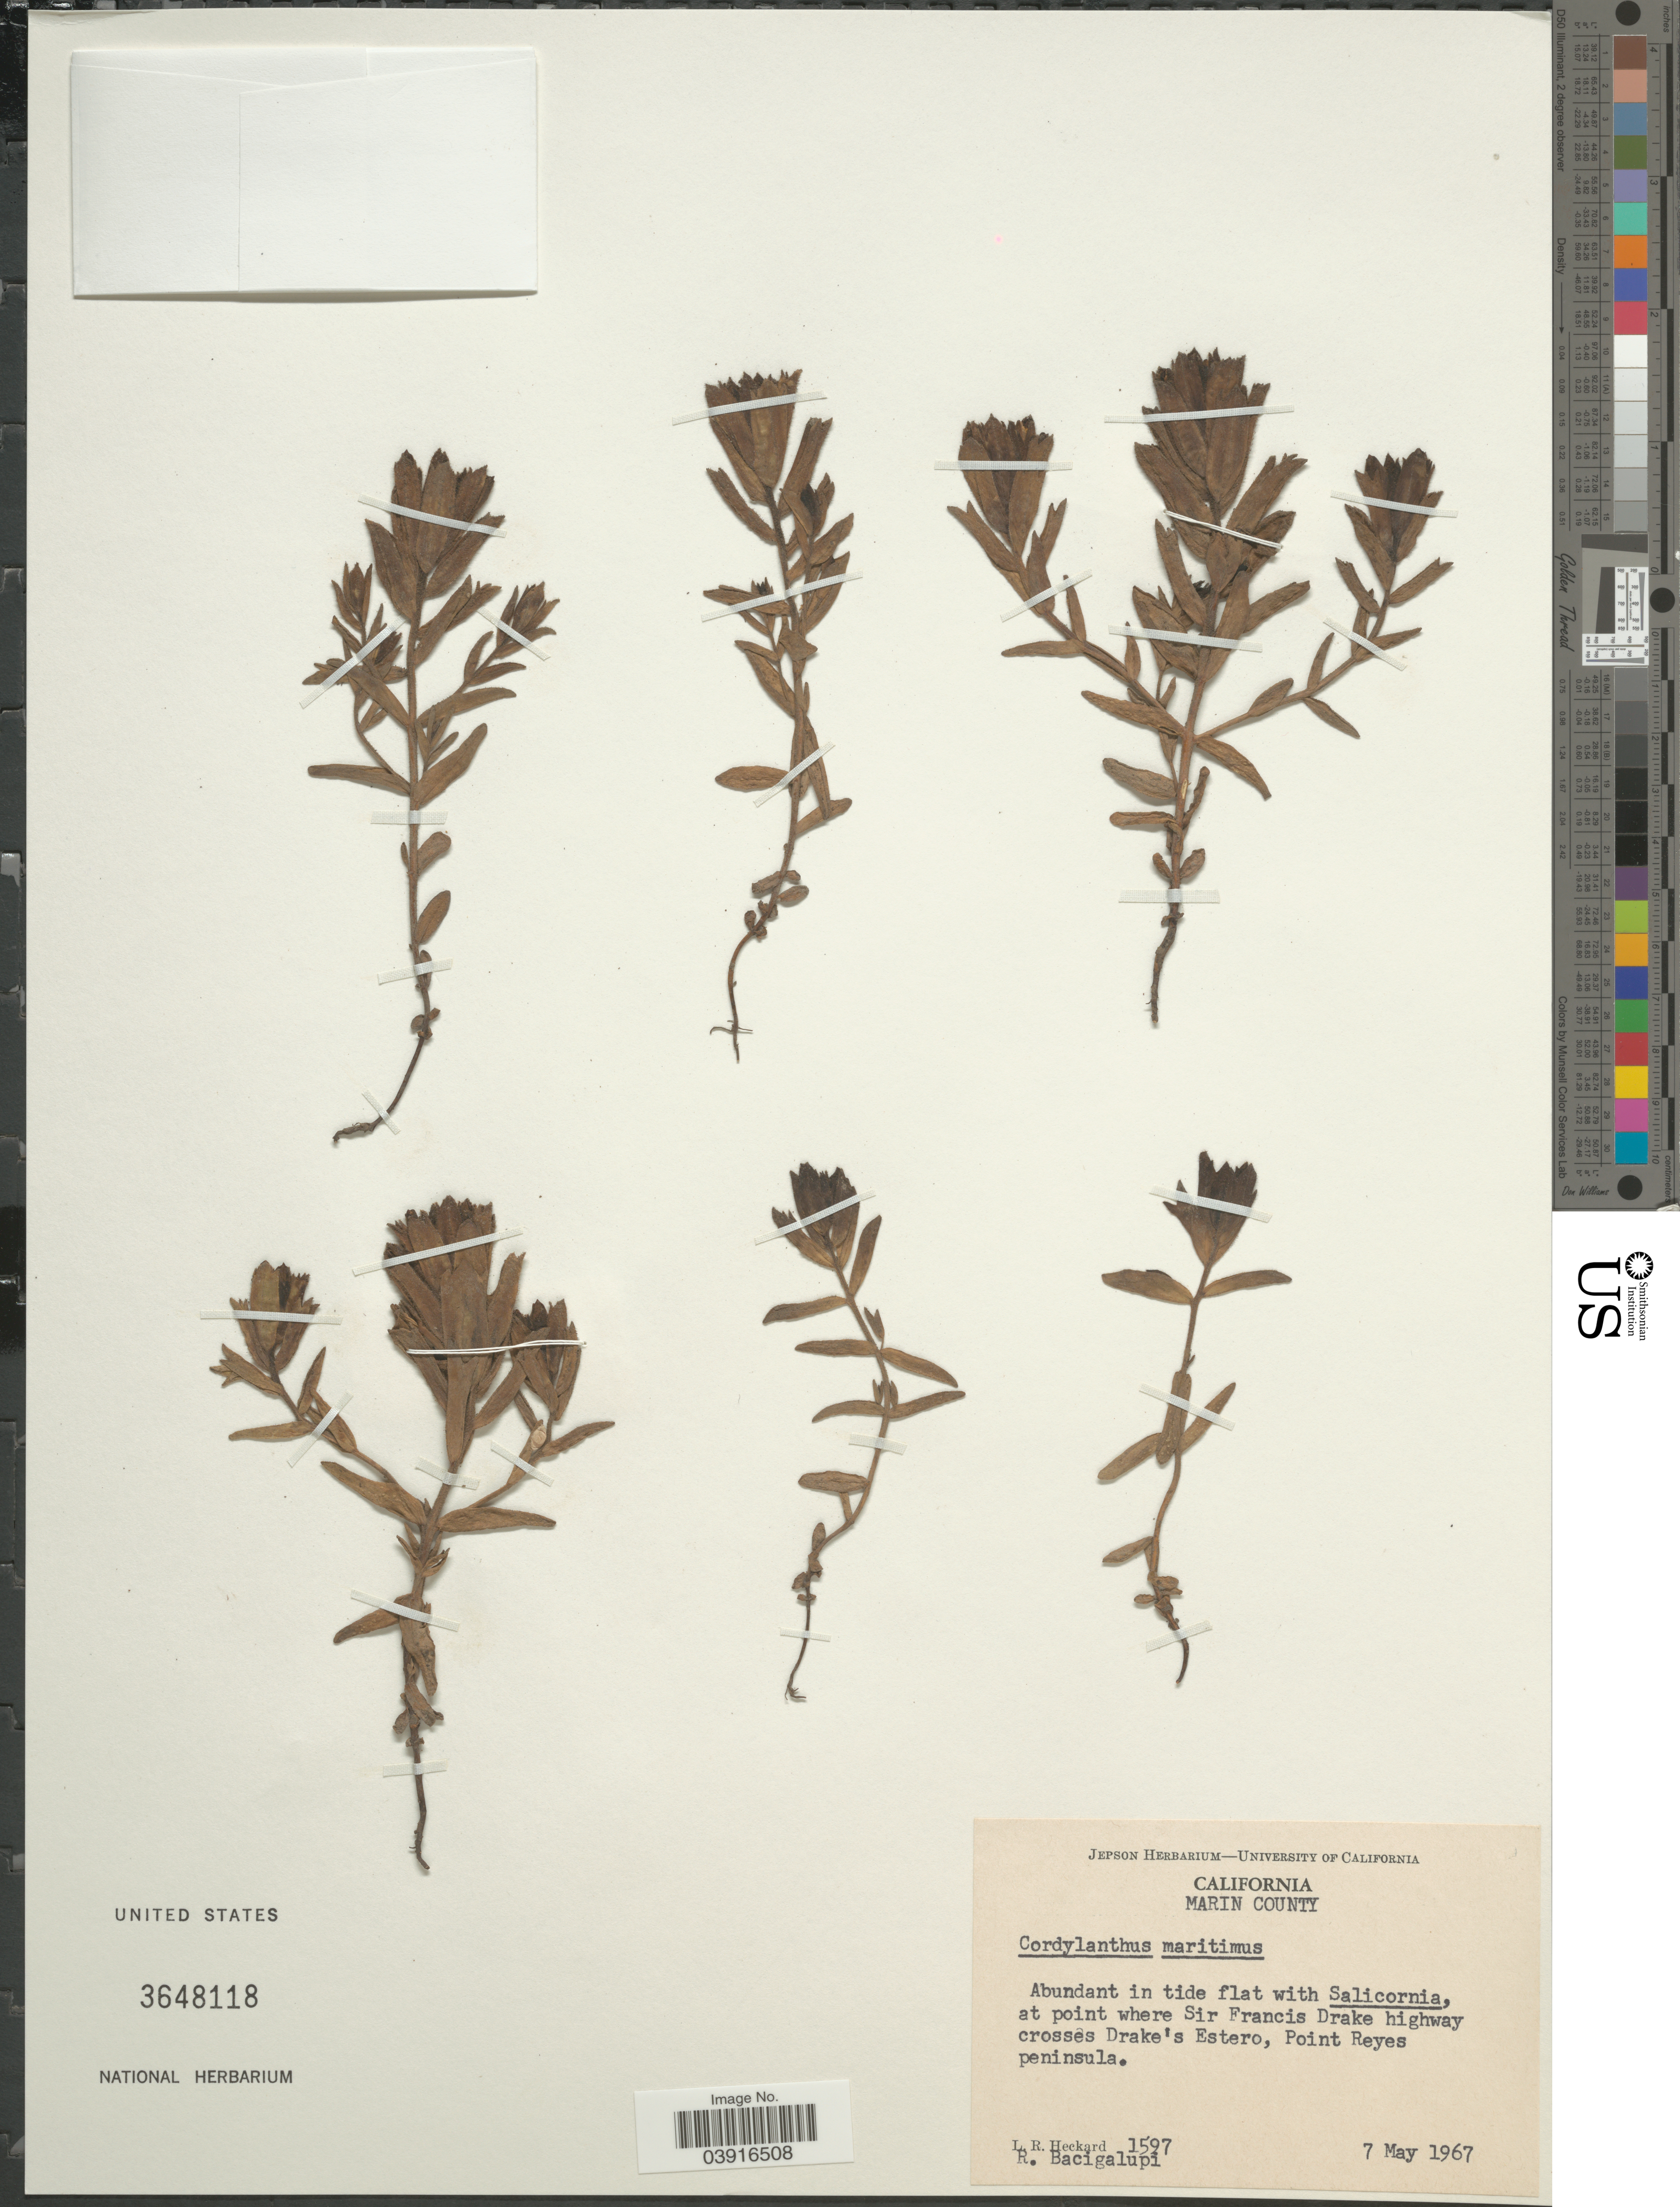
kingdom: Plantae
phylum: Tracheophyta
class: Magnoliopsida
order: Lamiales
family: Orobanchaceae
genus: Cordylanthus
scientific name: Cordylanthus maritimus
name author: Nutt. ex Benth.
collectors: L. R. Heckard & R. Bacigalupi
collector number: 1597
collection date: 1967-05-07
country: United States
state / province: California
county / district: Marin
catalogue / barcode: US 3648118